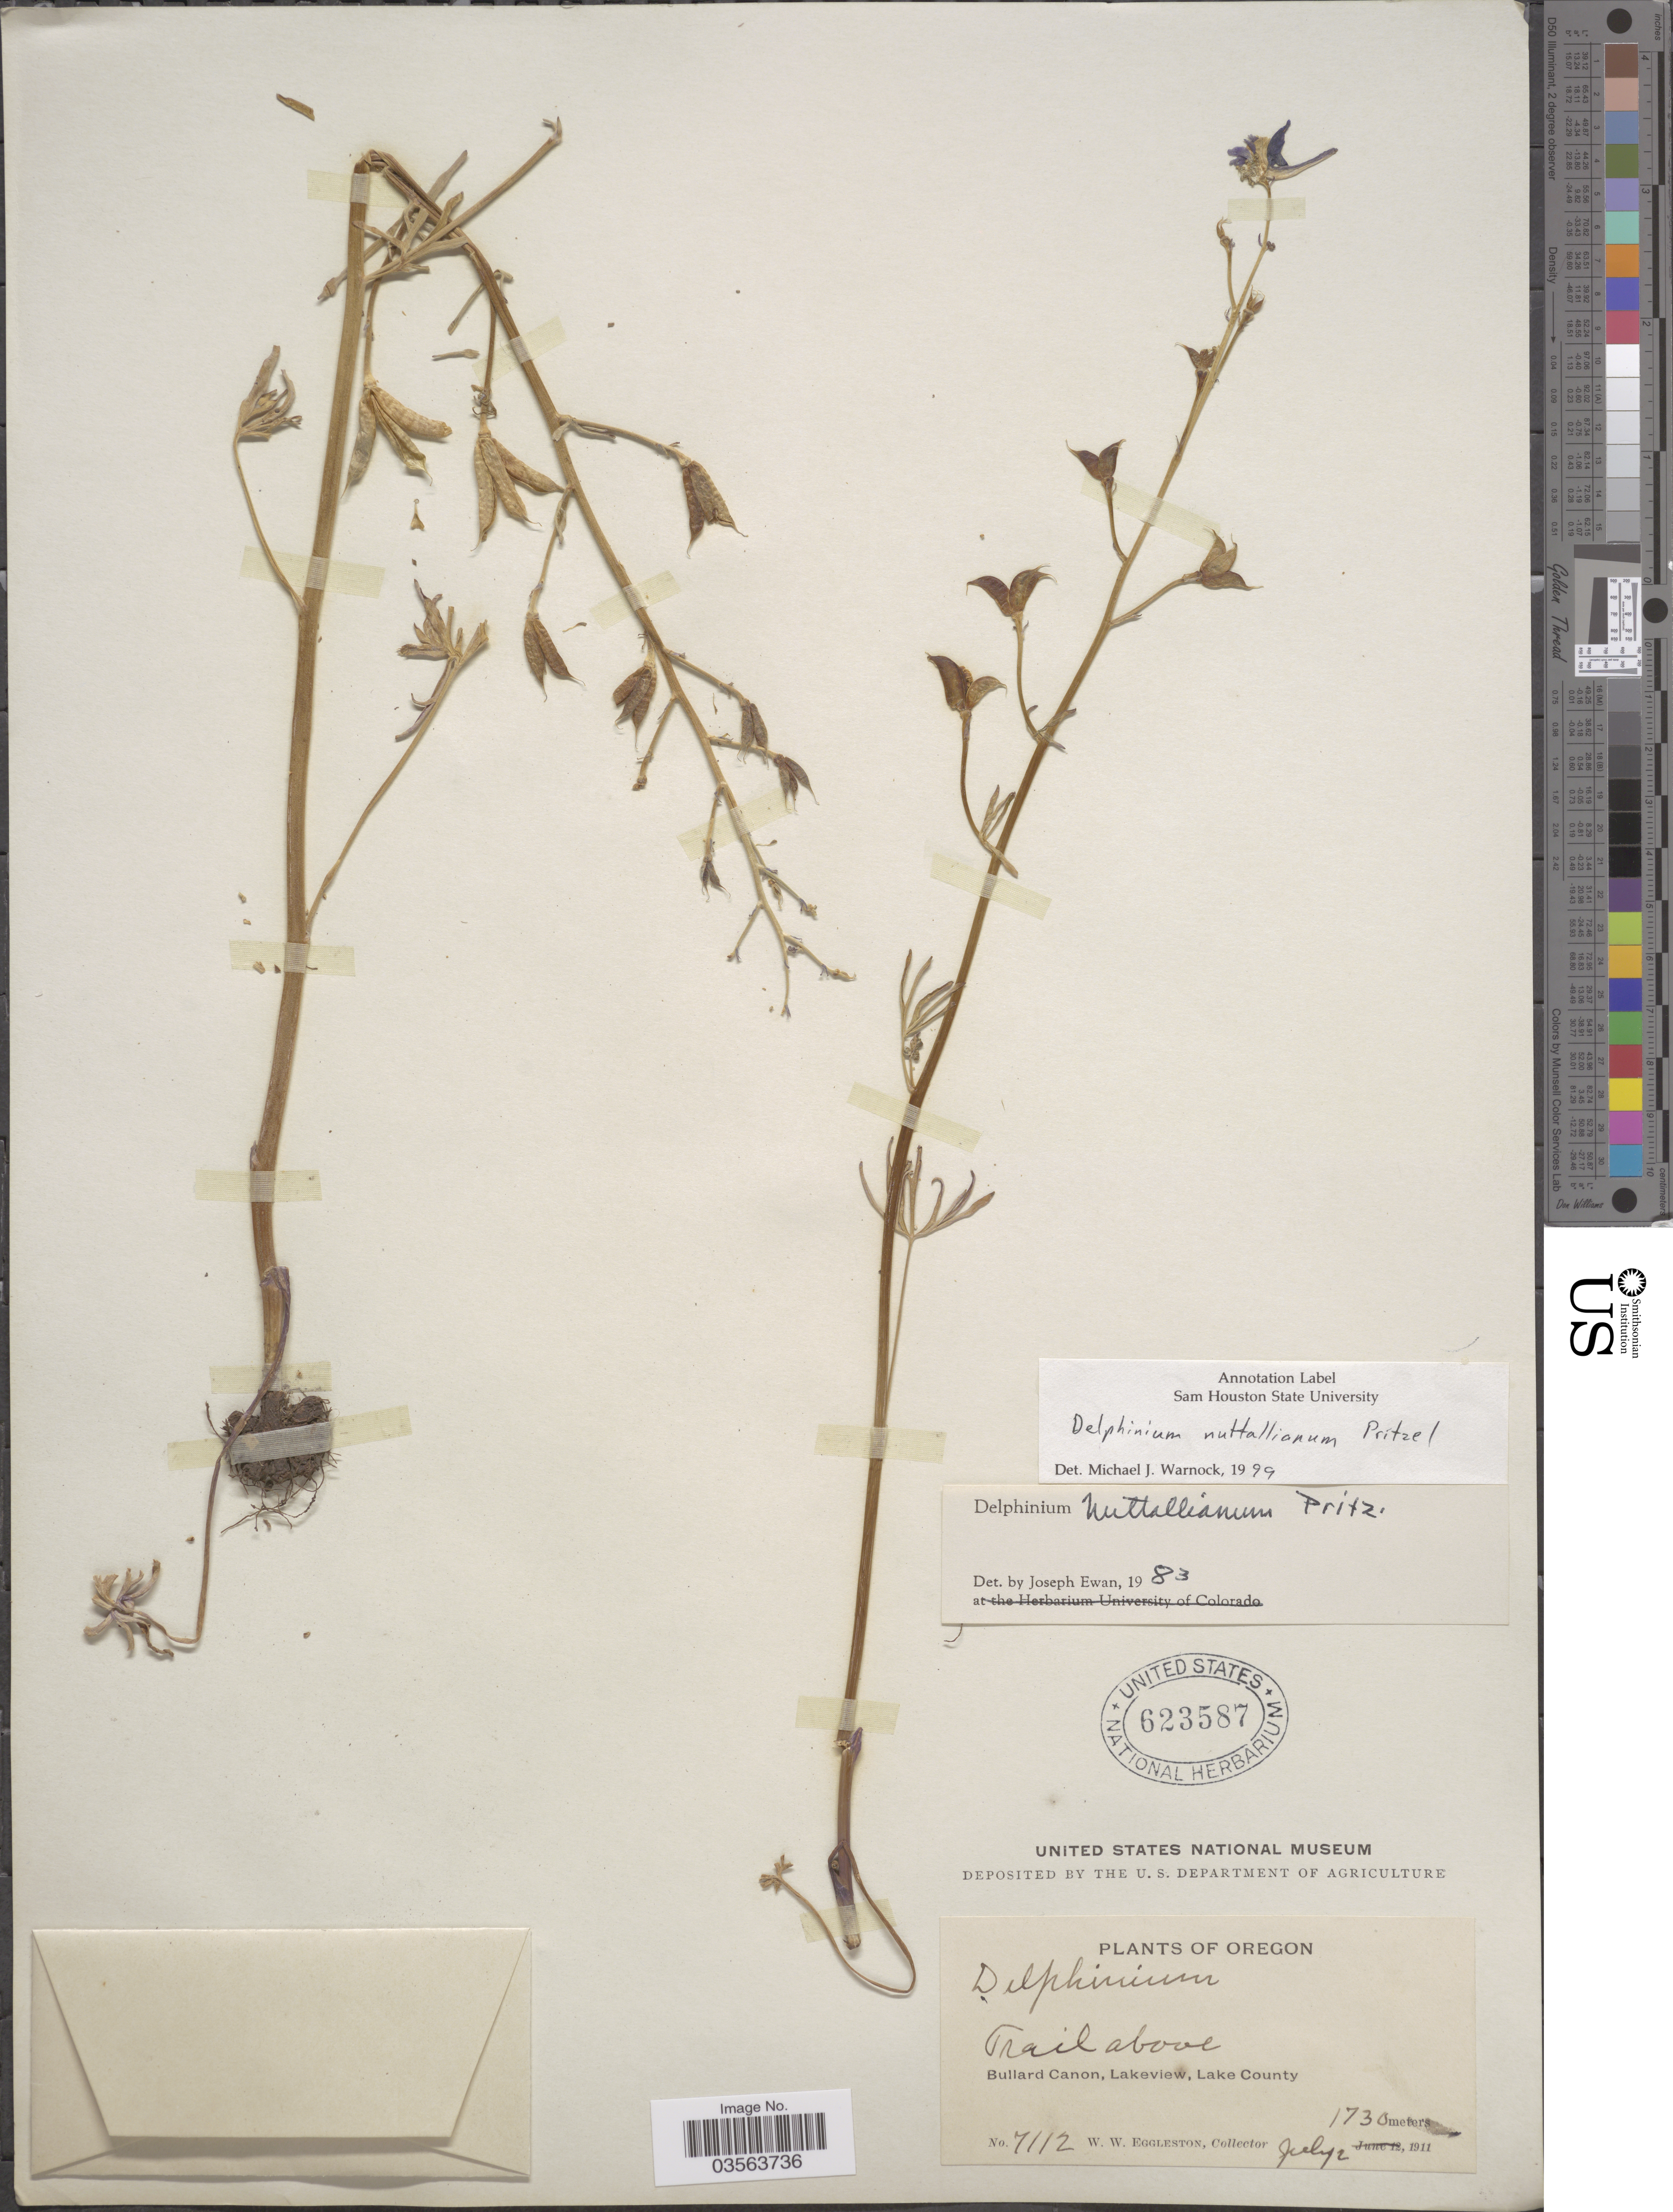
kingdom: Plantae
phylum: Tracheophyta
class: Magnoliopsida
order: Ranunculales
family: Ranunculaceae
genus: Delphinium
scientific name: Delphinium nuttallianum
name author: E. Pritz. ex Walpers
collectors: W. W. Eggleston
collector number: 7112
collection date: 1911-07-02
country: United States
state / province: Oregon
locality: Trail above Bullard Canon, Lakeview, Lake County.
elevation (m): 1730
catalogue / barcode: US 623587